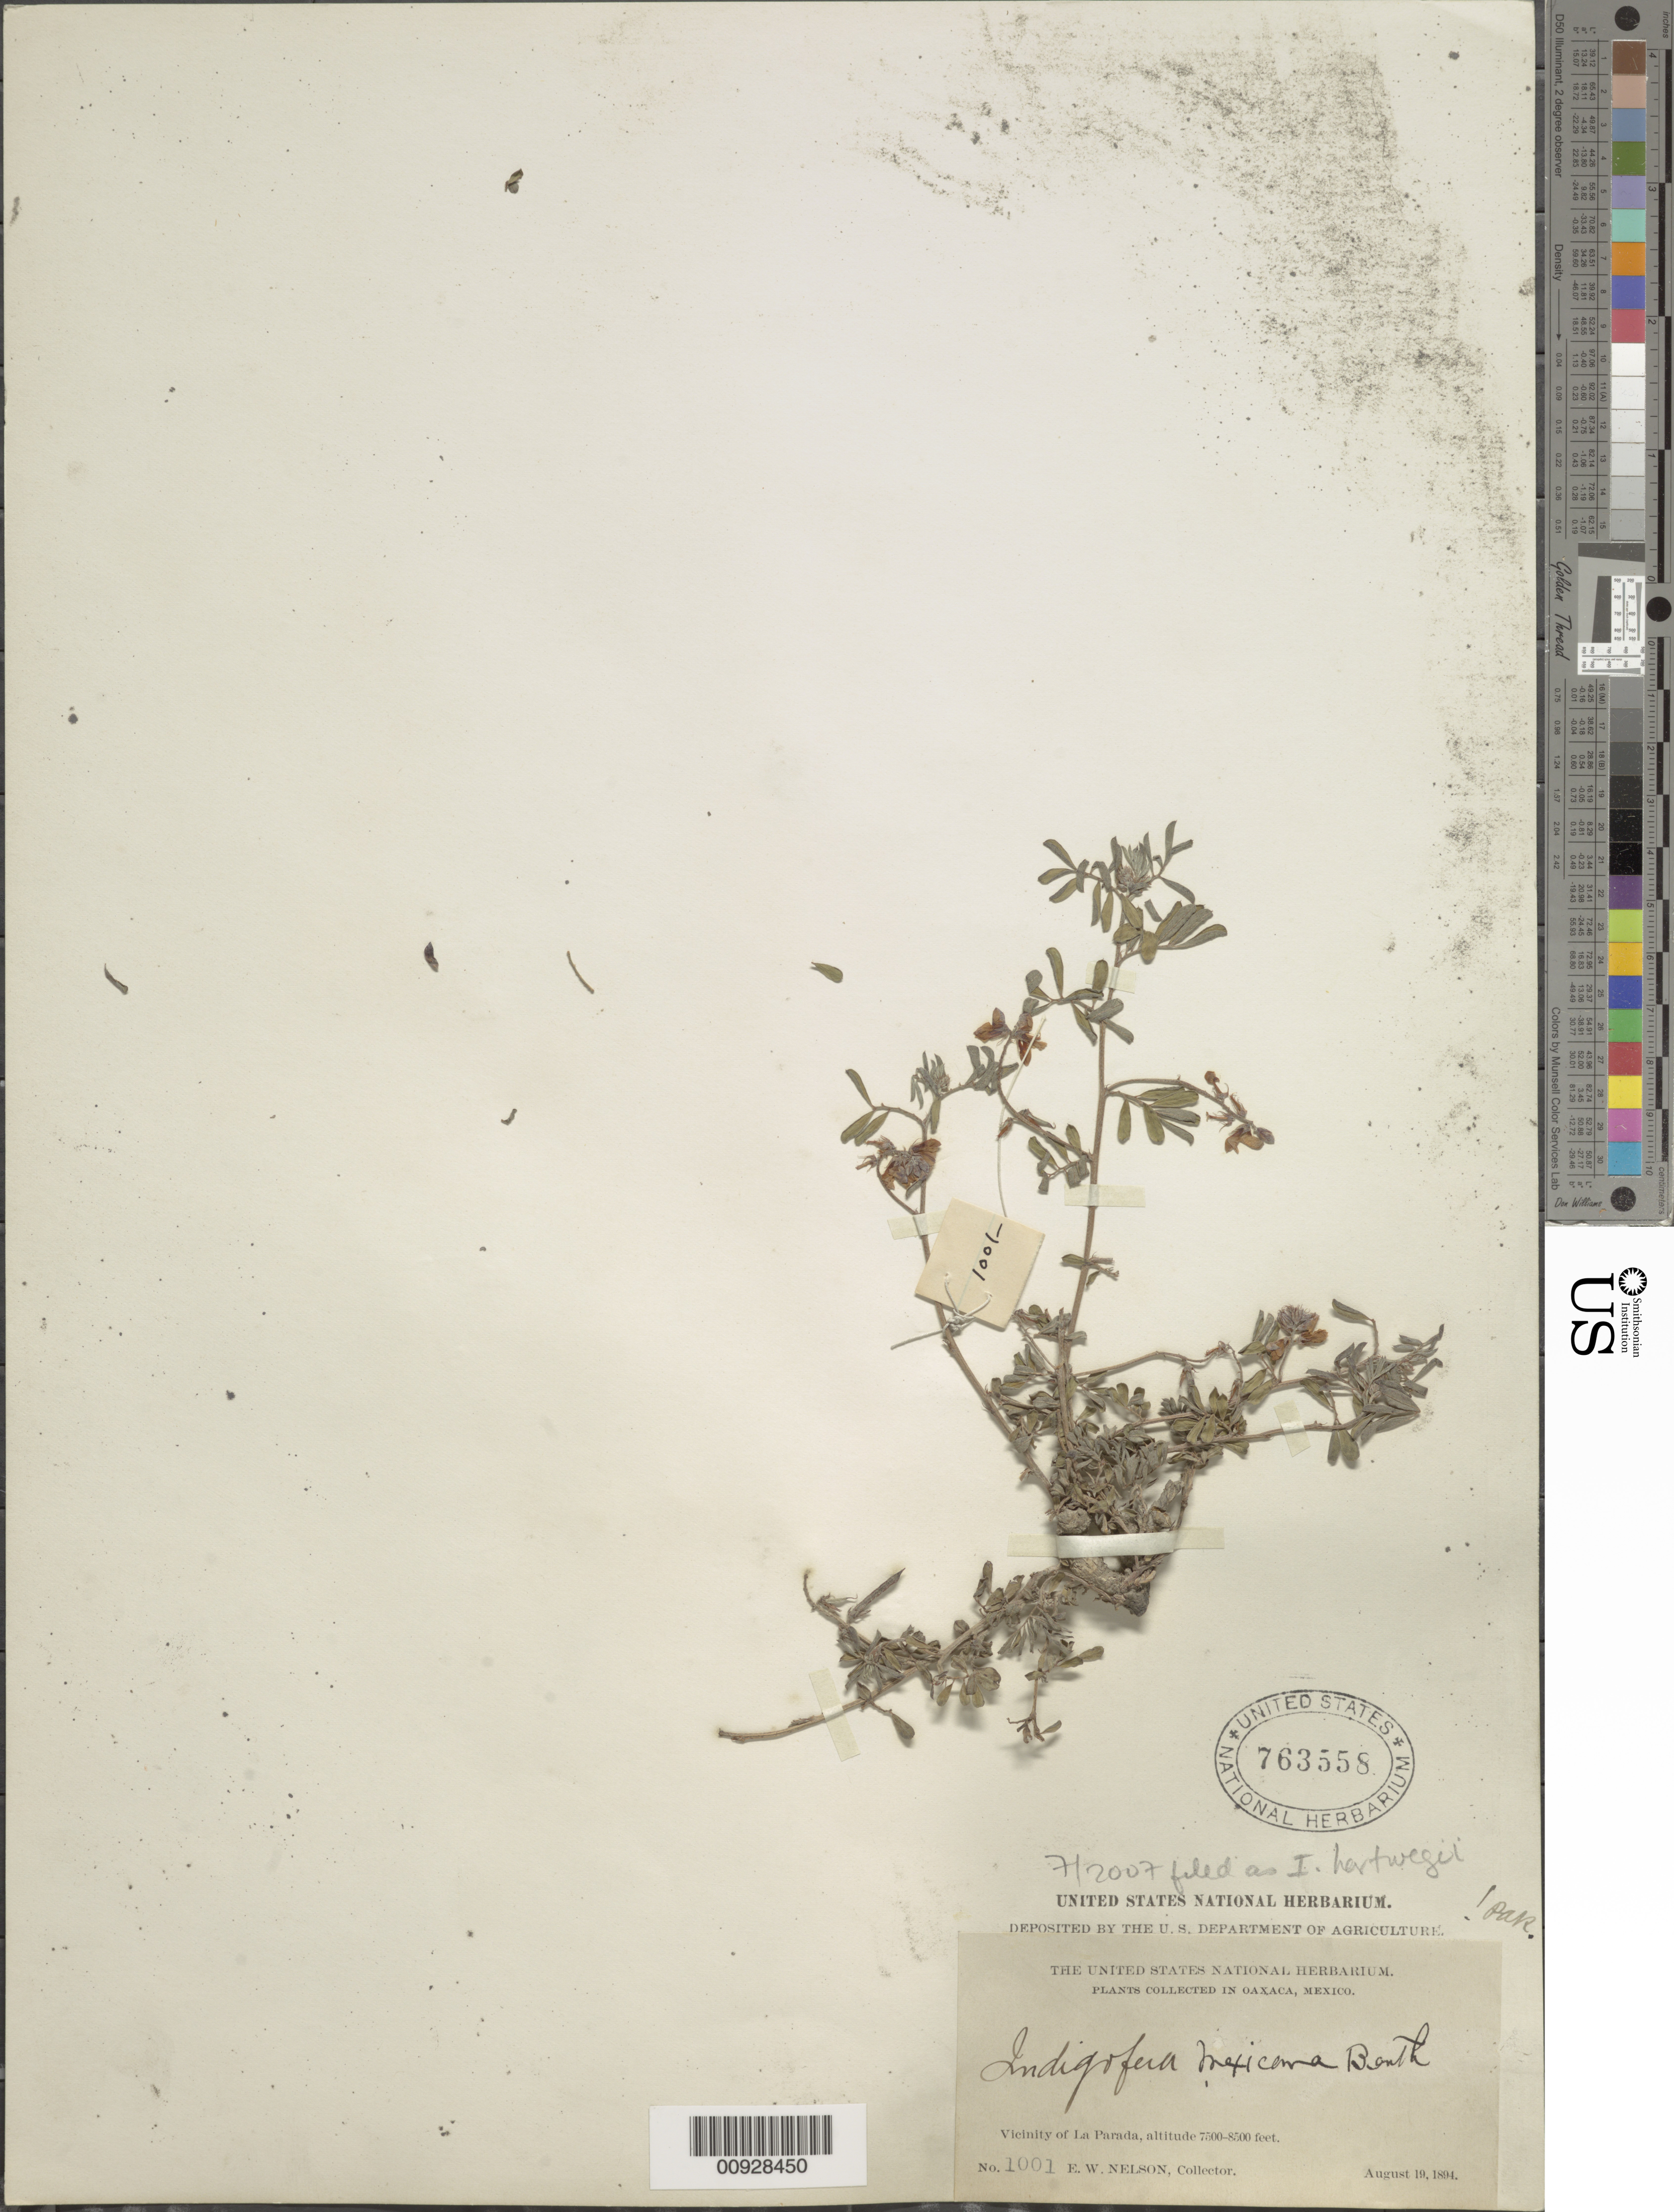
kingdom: Plantae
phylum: Tracheophyta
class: Magnoliopsida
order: Fabales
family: Fabaceae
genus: Indigofera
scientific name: Indigofera hartwegii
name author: Rydb.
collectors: E. W. Nelson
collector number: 1001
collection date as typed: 19 Aug 1894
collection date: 1894-08-19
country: Mexico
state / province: Oaxaca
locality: Vicinity of La Parada.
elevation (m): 2286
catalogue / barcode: US 763558